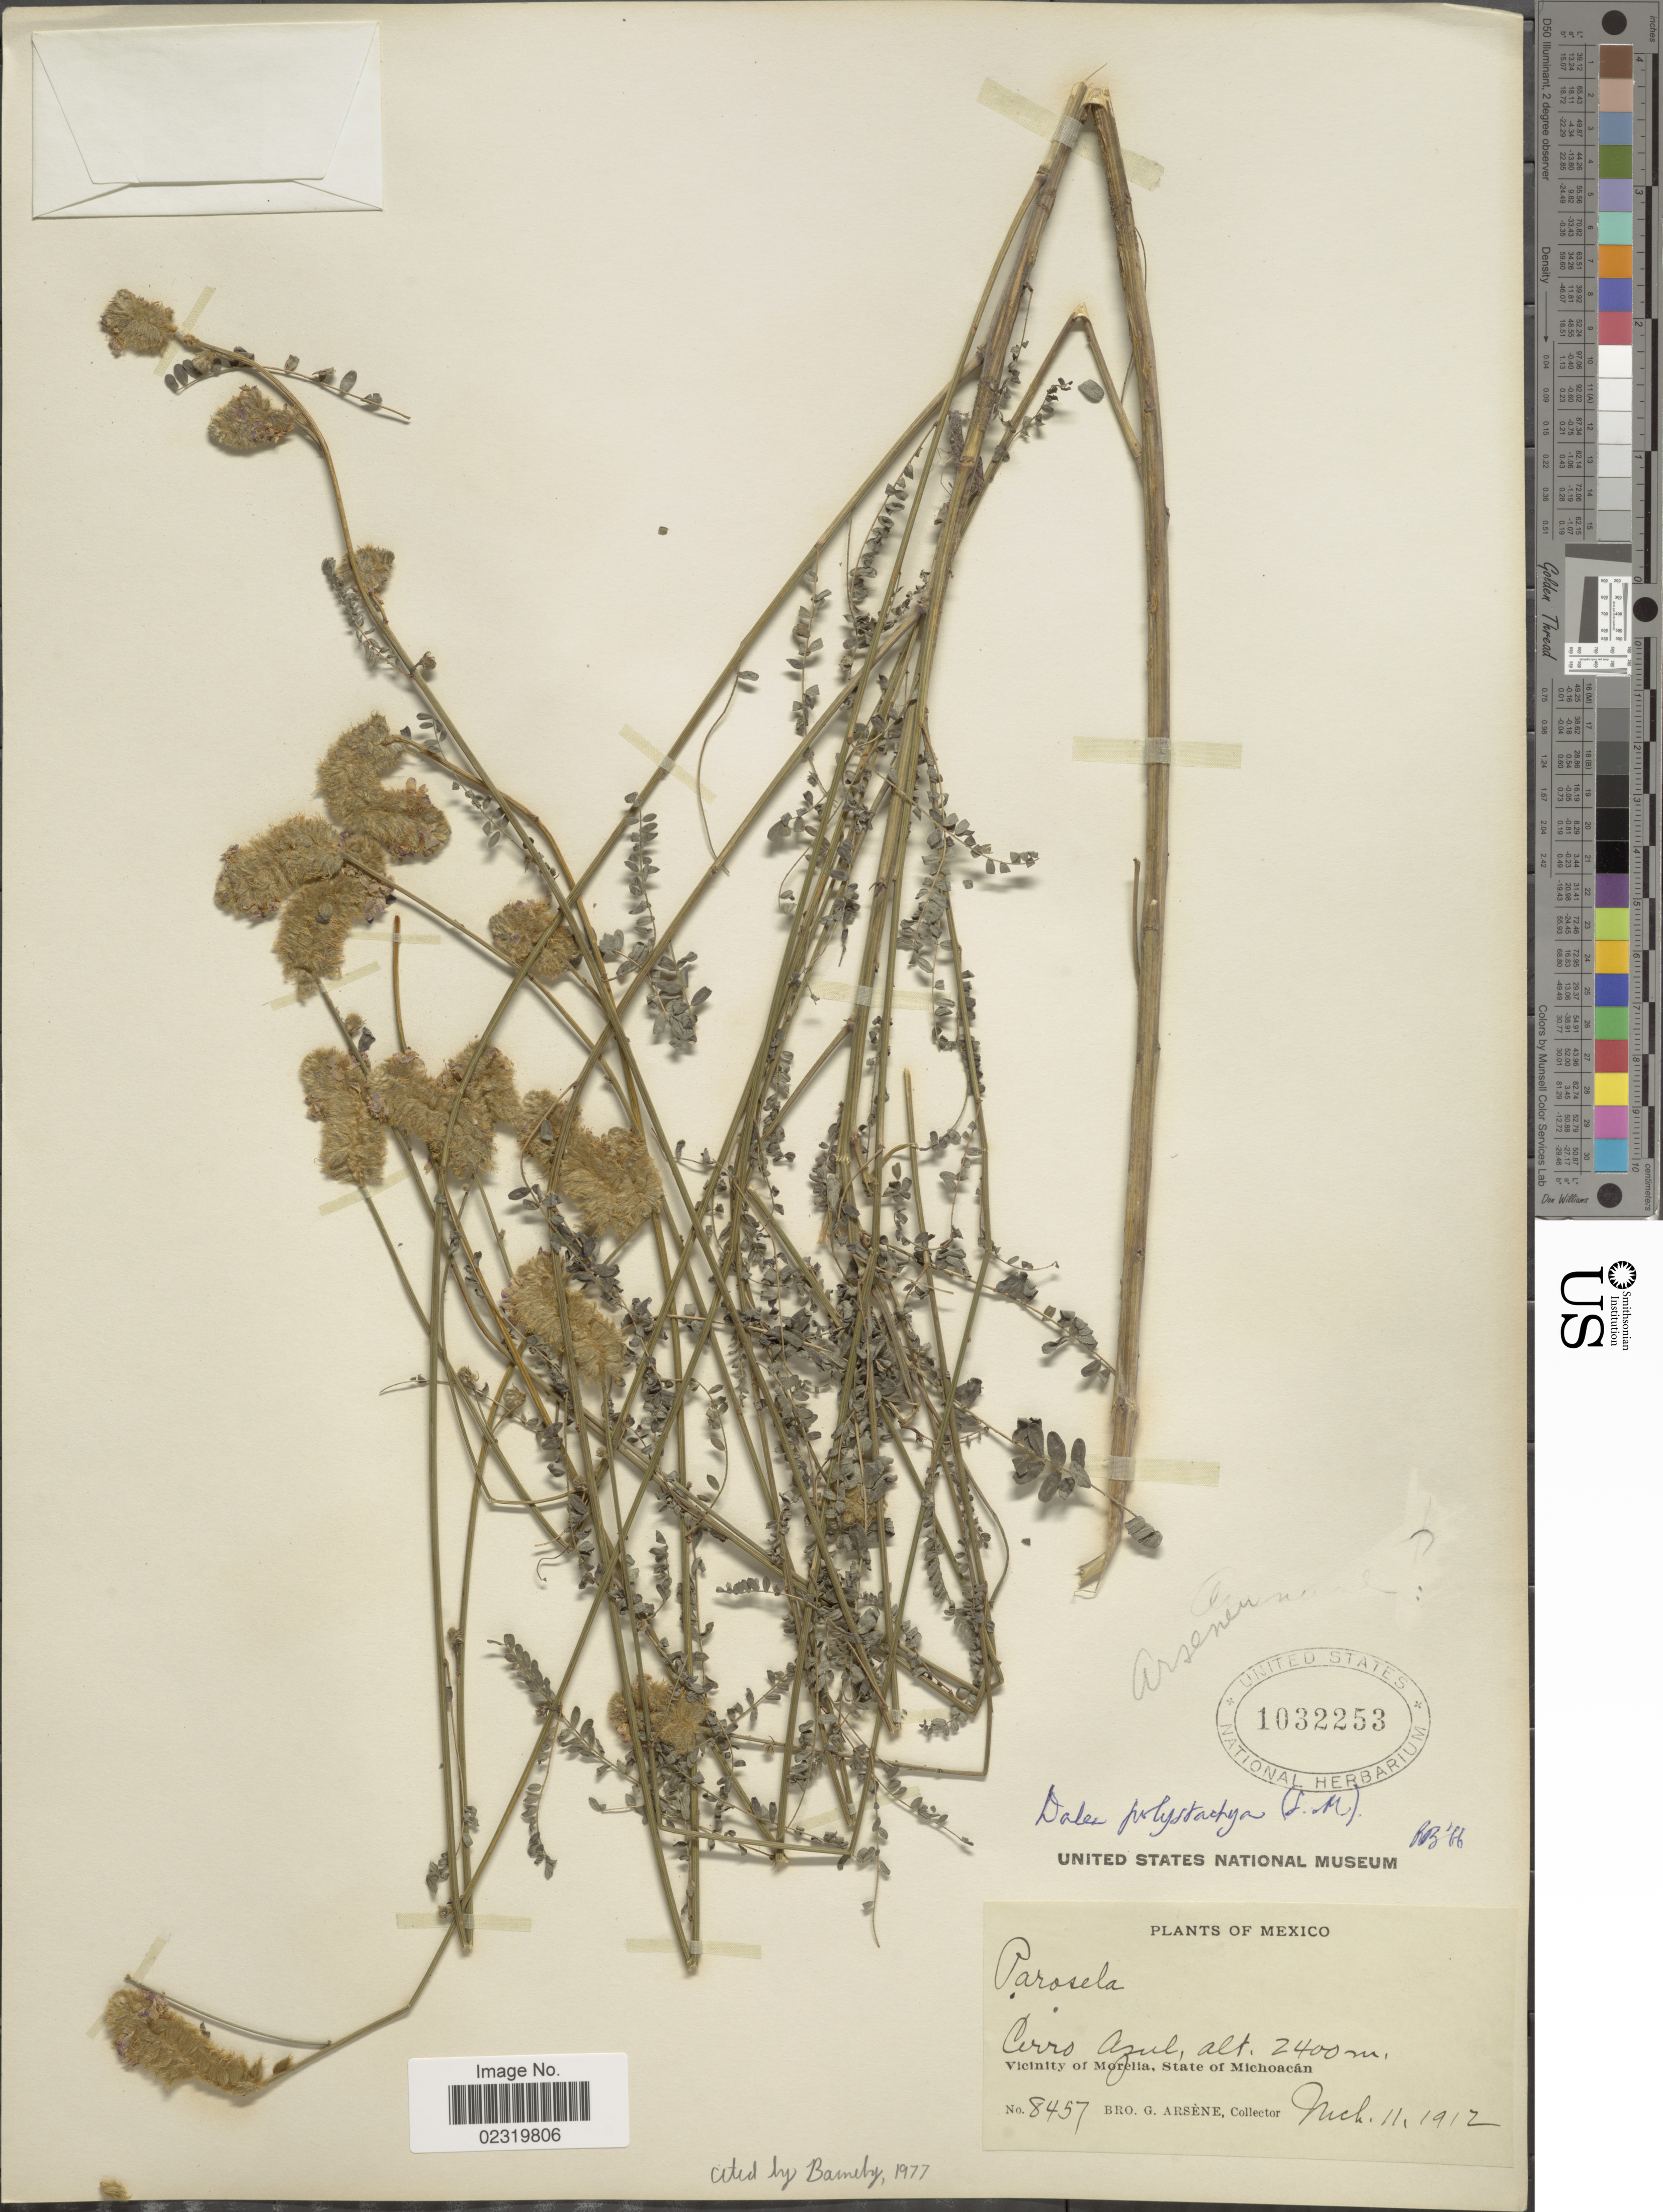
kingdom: Plantae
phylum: Tracheophyta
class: Magnoliopsida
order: Fabales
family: Fabaceae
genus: Dalea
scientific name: Dalea polystachya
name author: (Sessé & Moc.) Barneby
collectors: Bro. G. Arsène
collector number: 8457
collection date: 1912-03-11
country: Mexico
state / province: Michoacán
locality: Cerro Azul. Vicinity of Morelia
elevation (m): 2400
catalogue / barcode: US 1032253